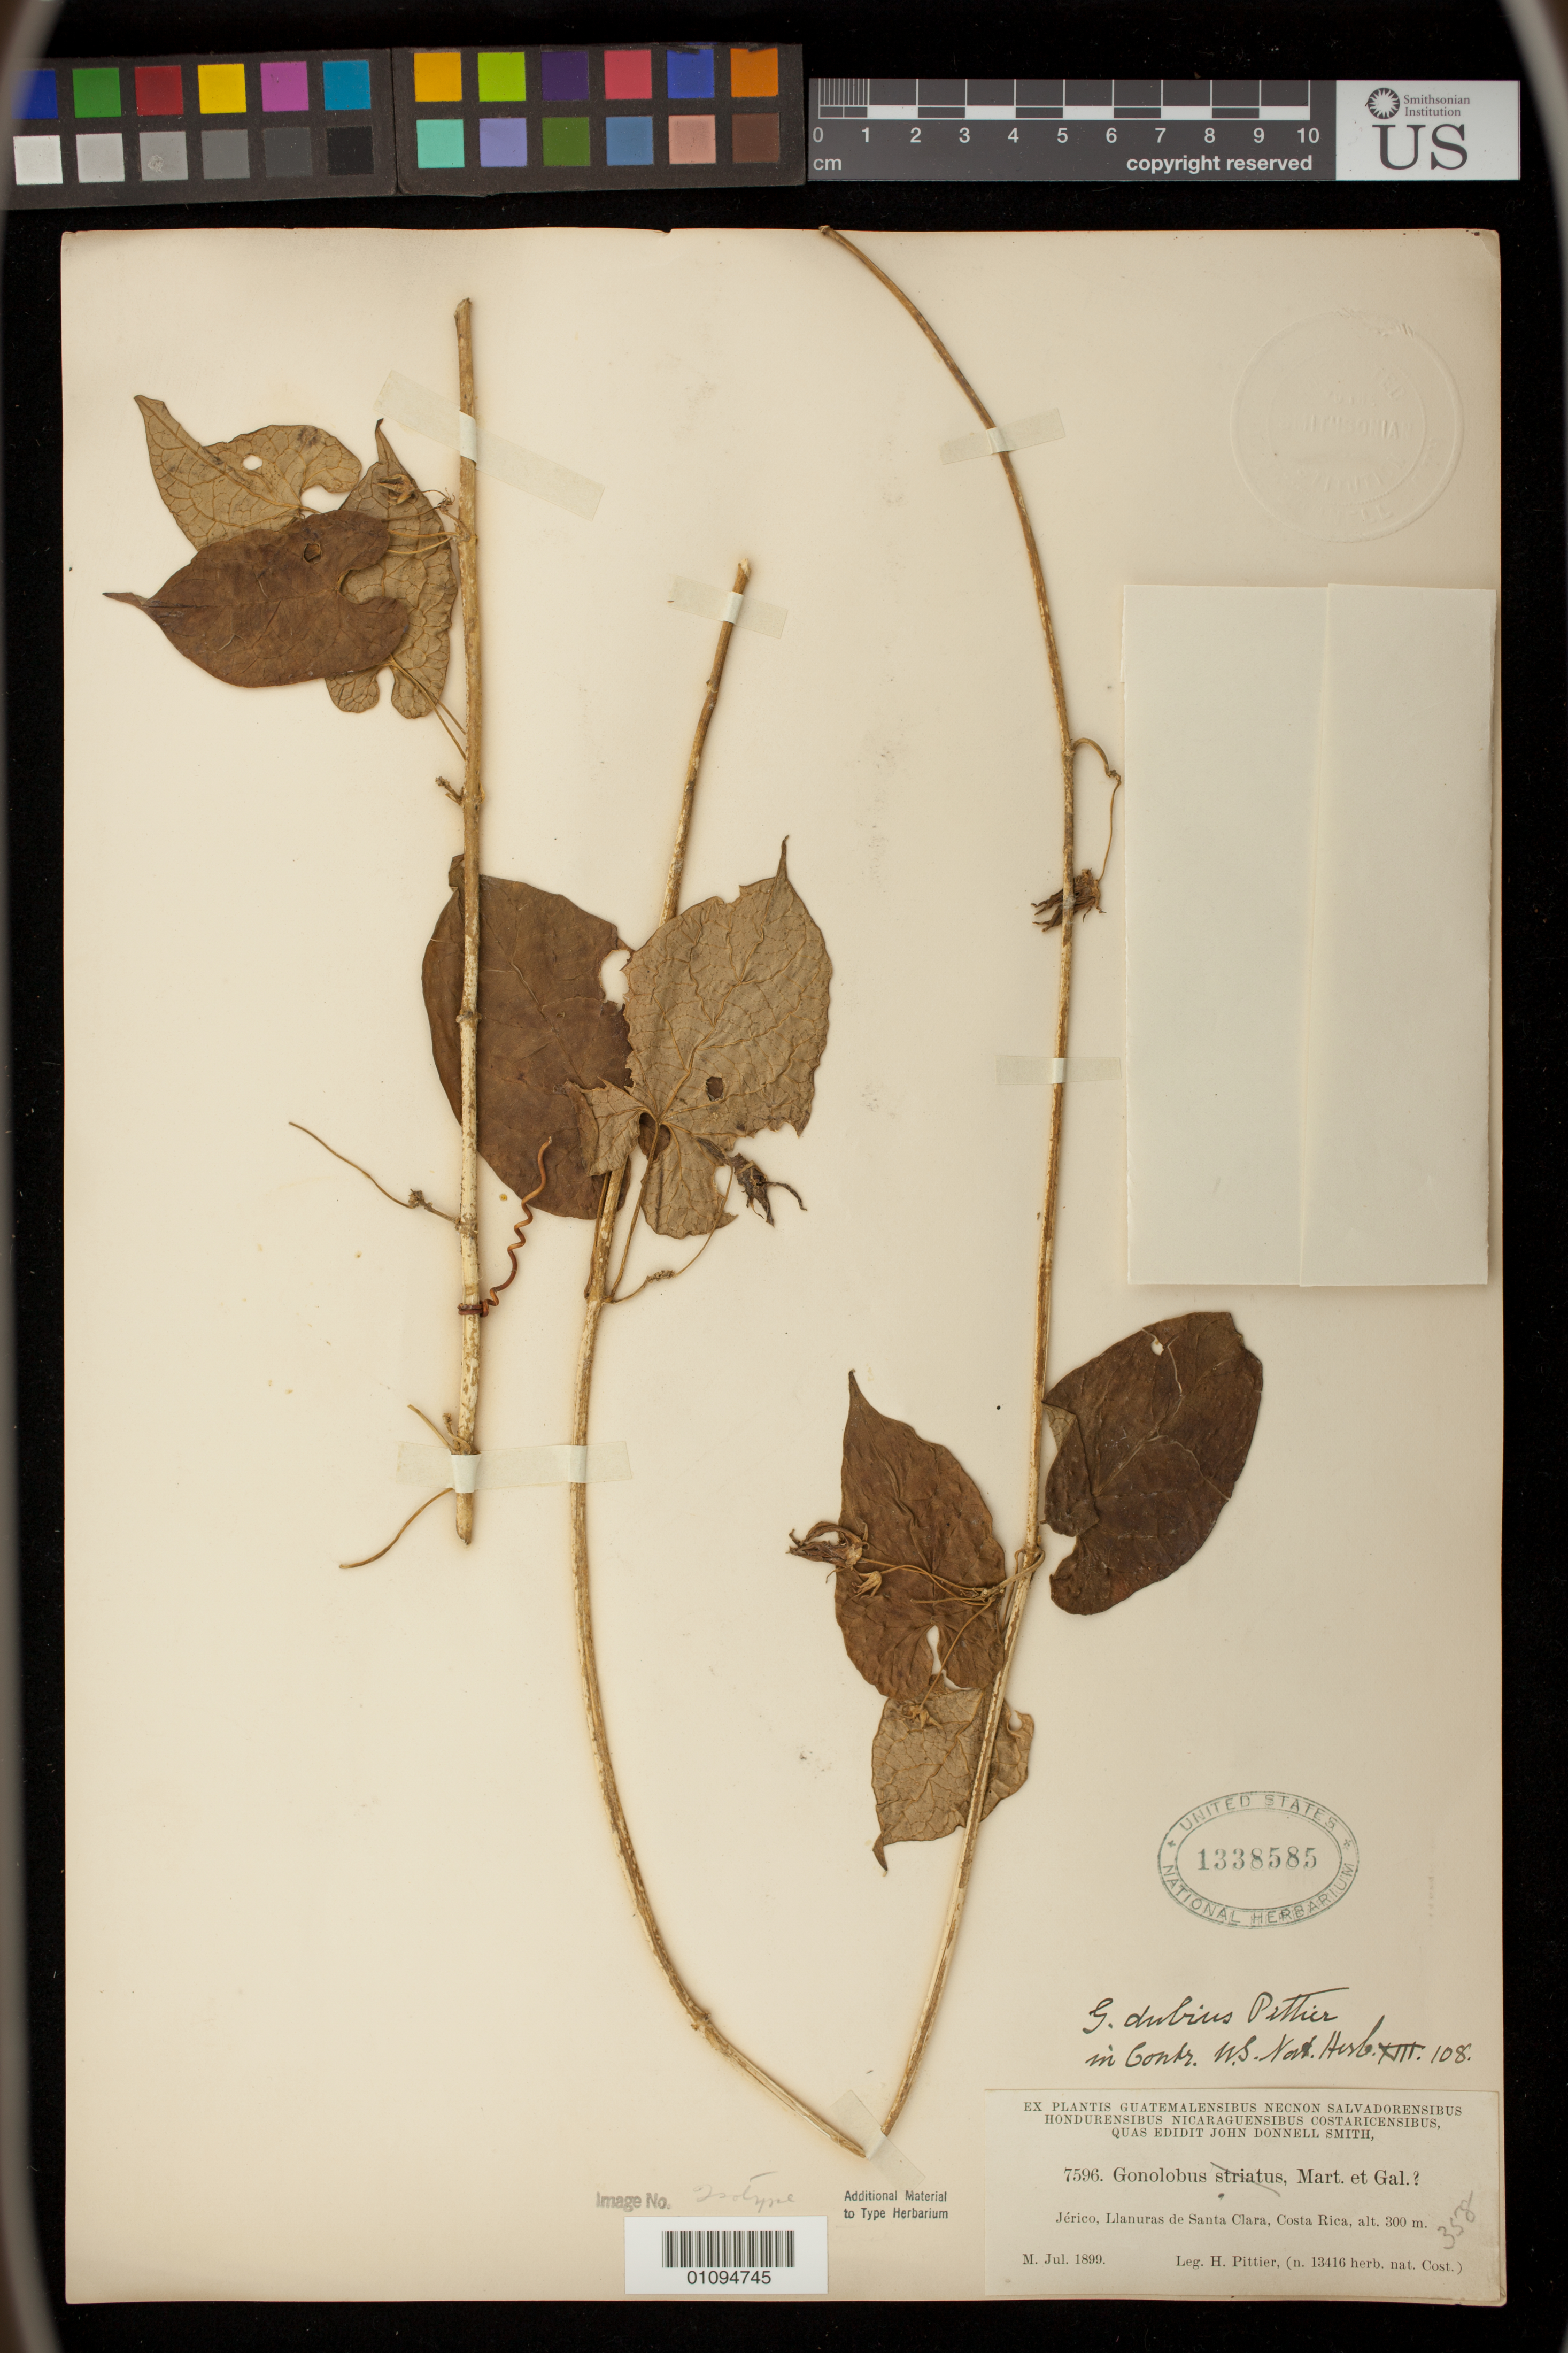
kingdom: Plantae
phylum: Tracheophyta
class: Magnoliopsida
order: Gentianales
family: Apocynaceae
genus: Gonolobus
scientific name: Gonolobus dubius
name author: Pittier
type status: Isotype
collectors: H. F. Pittier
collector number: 7596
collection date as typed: Jul 1899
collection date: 1899-07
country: Costa Rica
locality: Jerico farm, Llanurass de Santa Clara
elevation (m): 300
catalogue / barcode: US 1338585